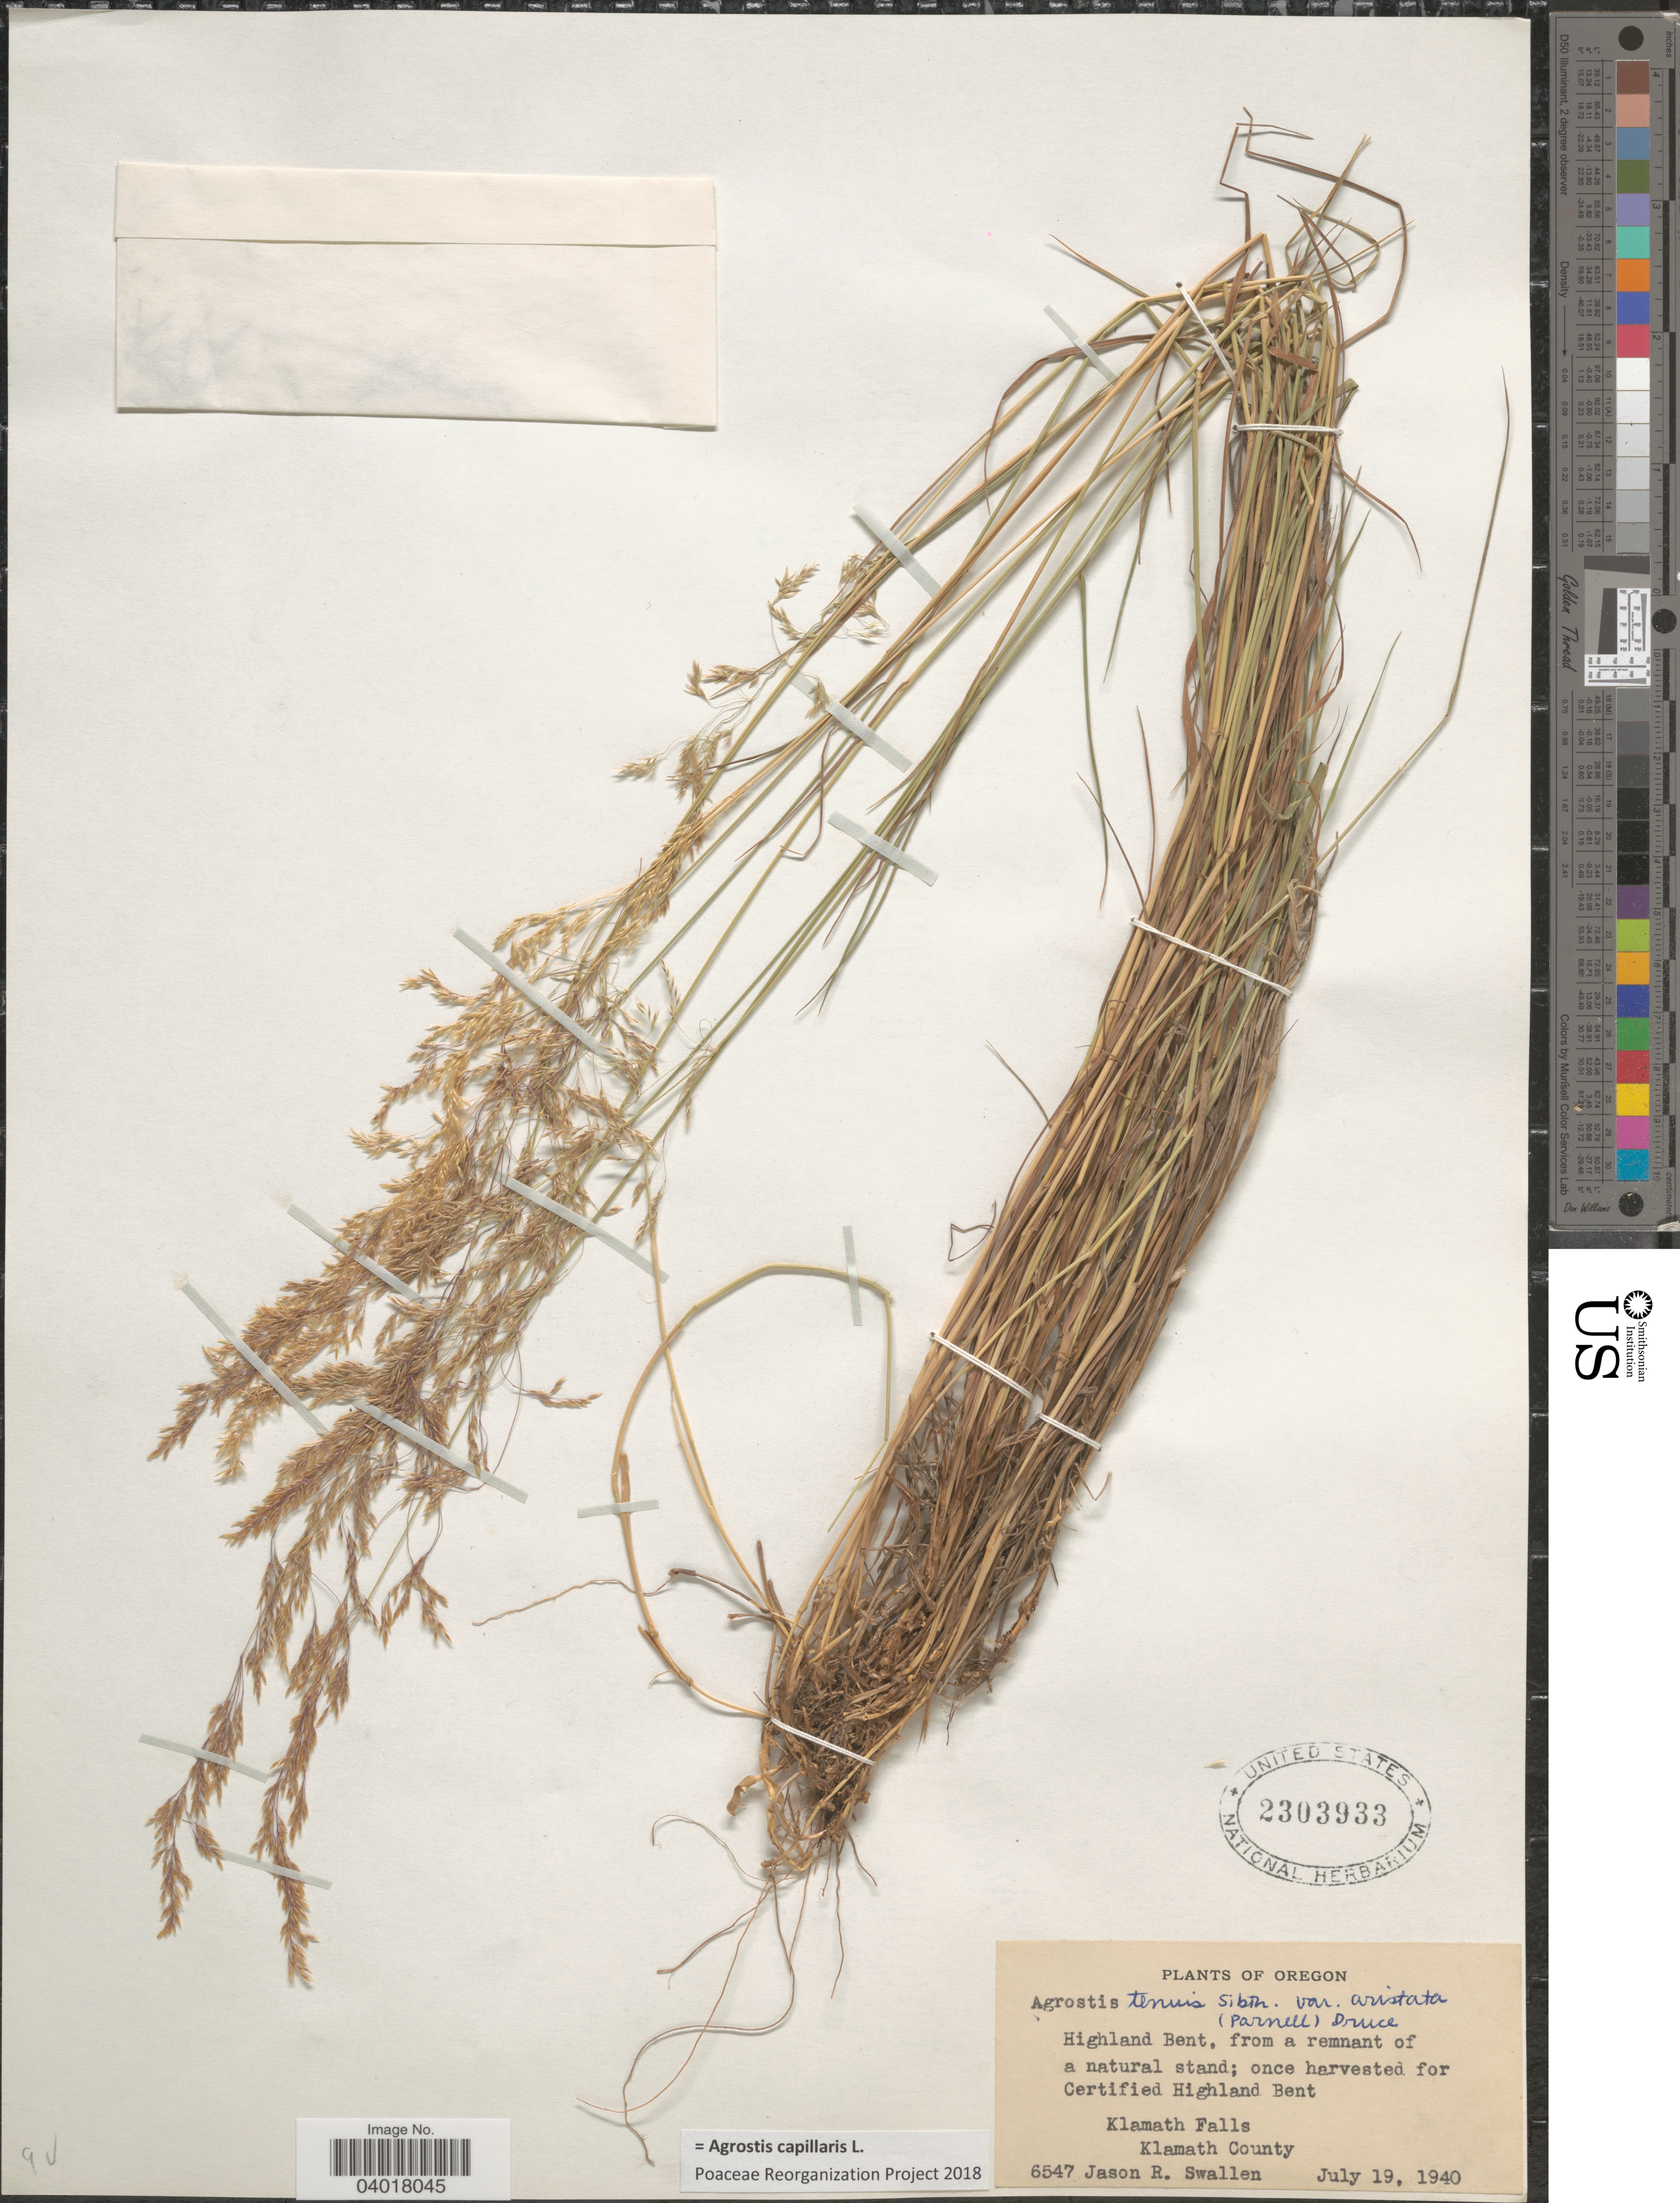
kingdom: Plantae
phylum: Tracheophyta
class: Liliopsida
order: Poales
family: Poaceae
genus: Agrostis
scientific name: Agrostis capillaris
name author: L.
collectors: J. R. Swallen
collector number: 6547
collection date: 1940-07-19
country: United States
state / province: Oregon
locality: Klamath Falls, Klamath County.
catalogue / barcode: US 2303933